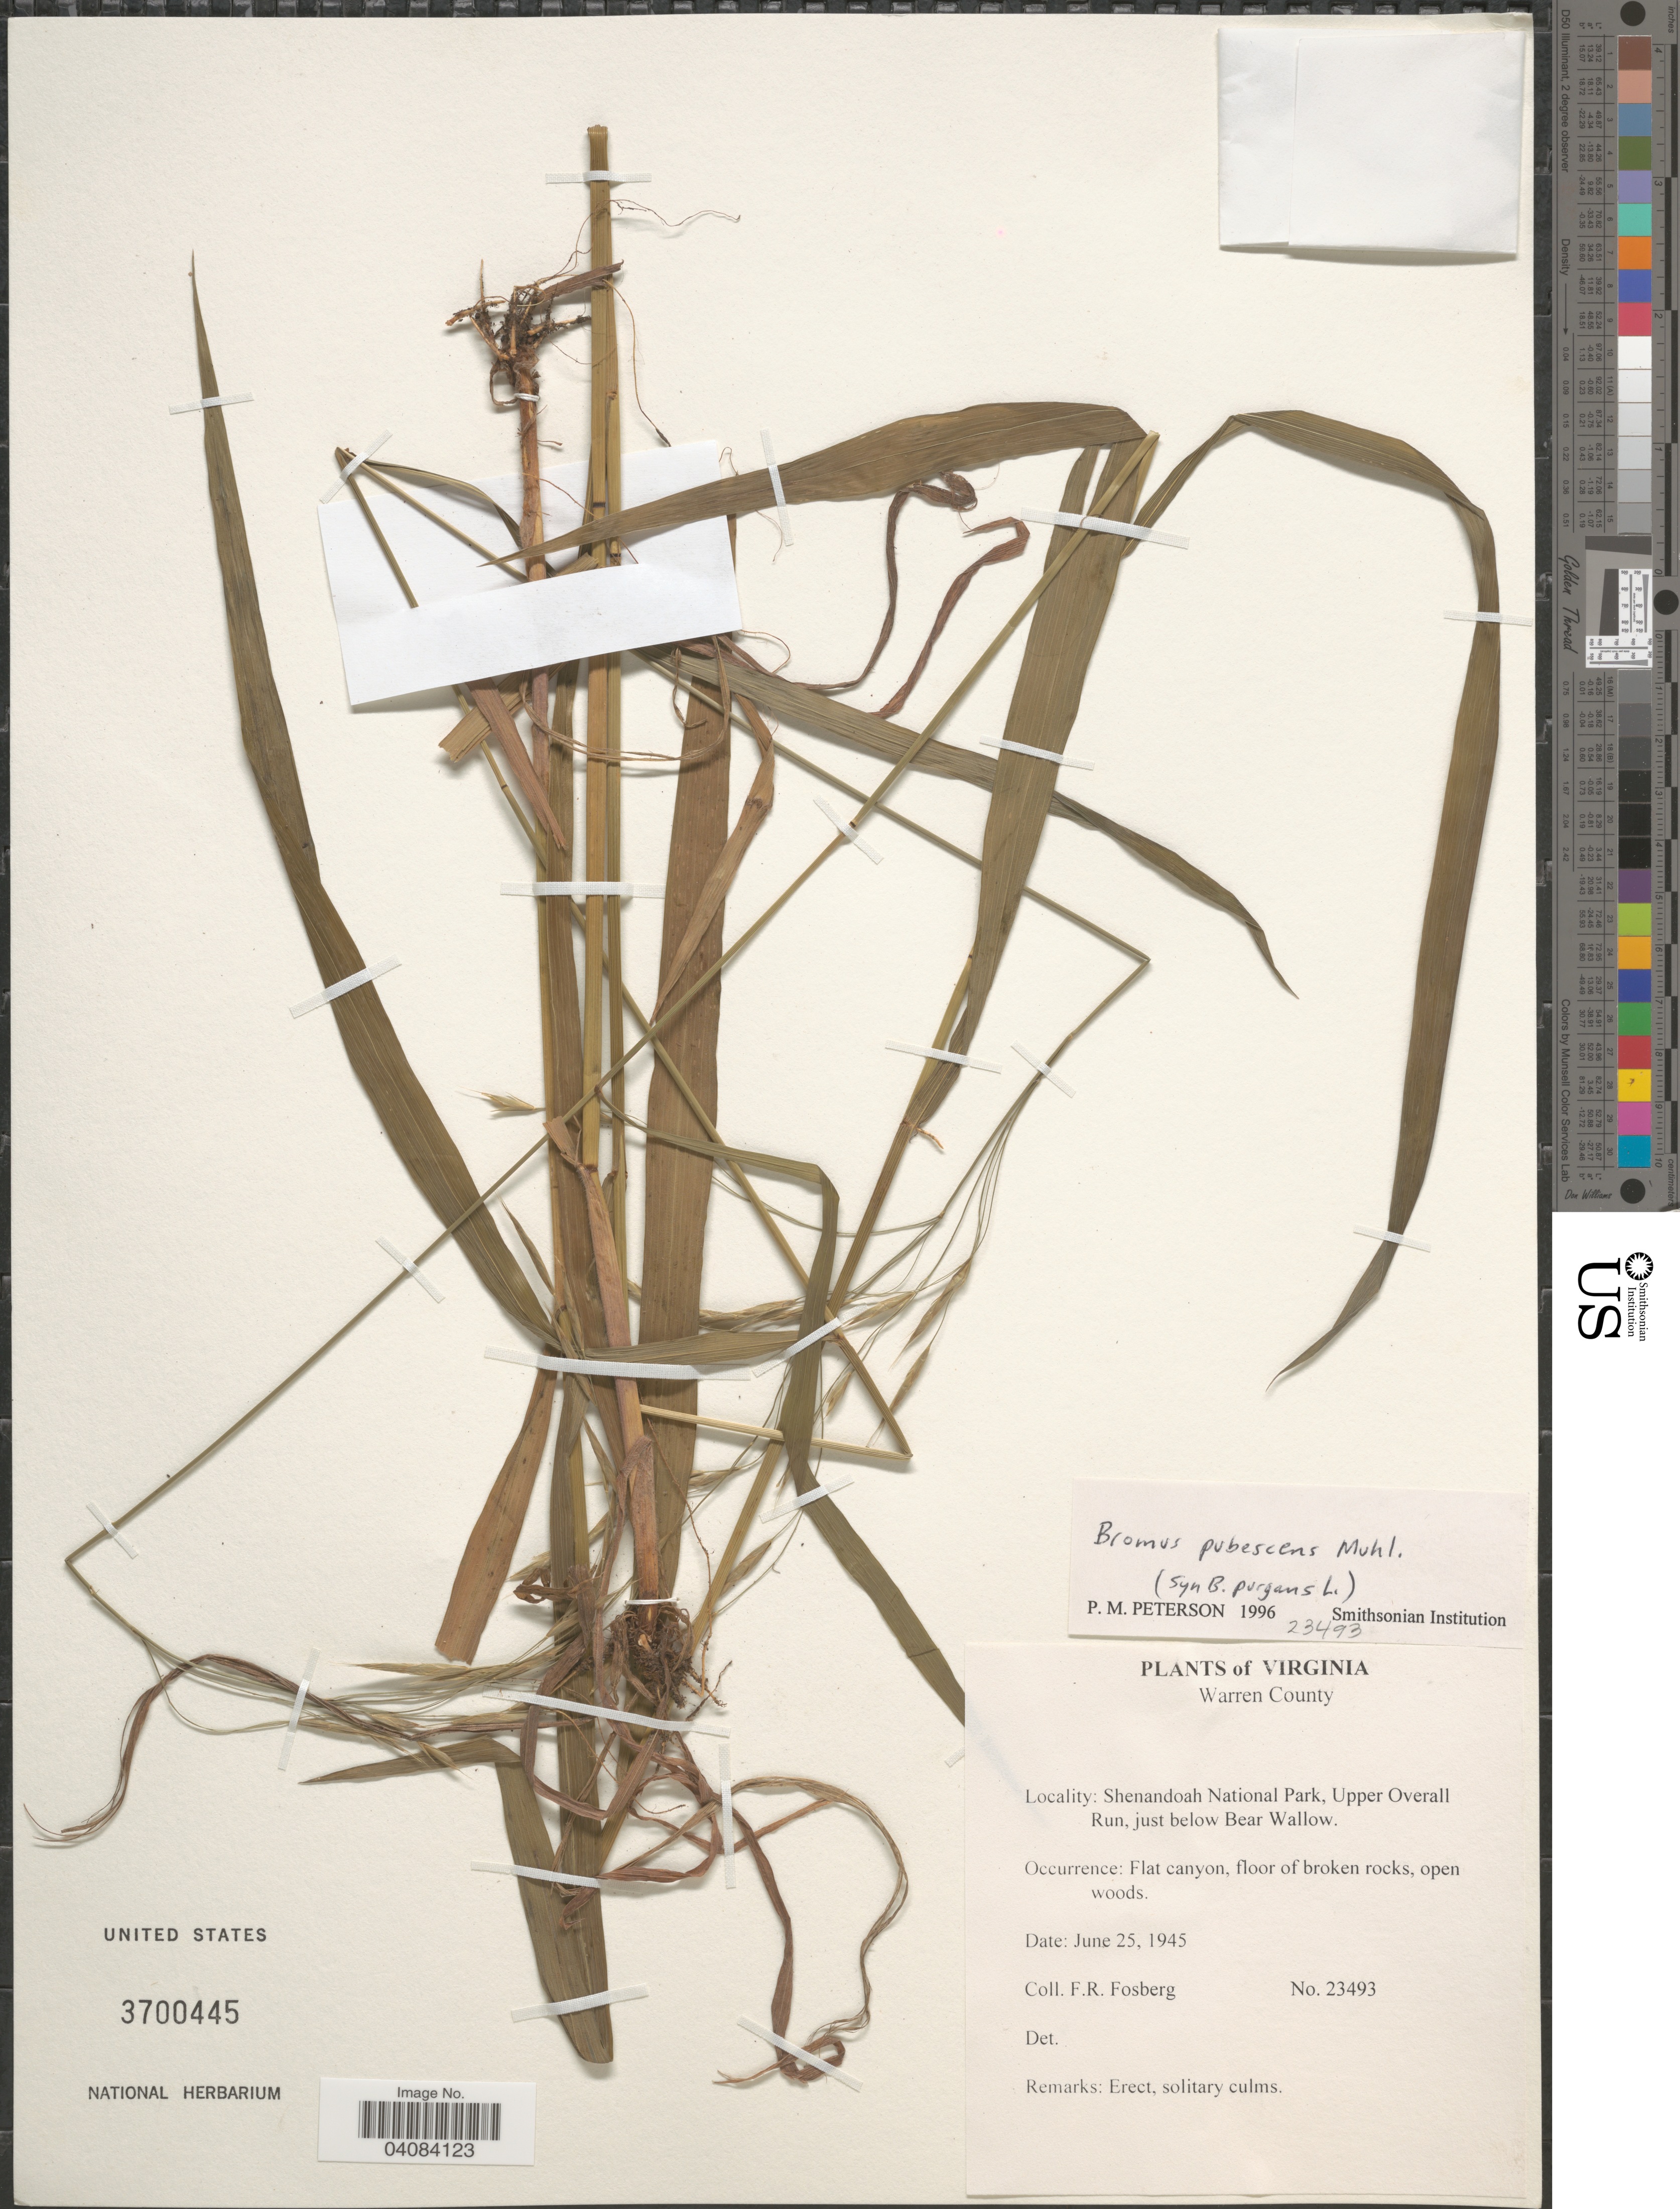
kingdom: Plantae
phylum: Tracheophyta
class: Liliopsida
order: Poales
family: Poaceae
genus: Bromus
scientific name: Bromus pubescens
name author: Muhl. ex Willd.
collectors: F. R. Fosberg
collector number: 23493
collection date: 1945-06-25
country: United States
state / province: Virginia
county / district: Warren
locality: Warren County. Shenandoah National Park, Upper Overall Run, just below Bear Wallow.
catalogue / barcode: US 3700445